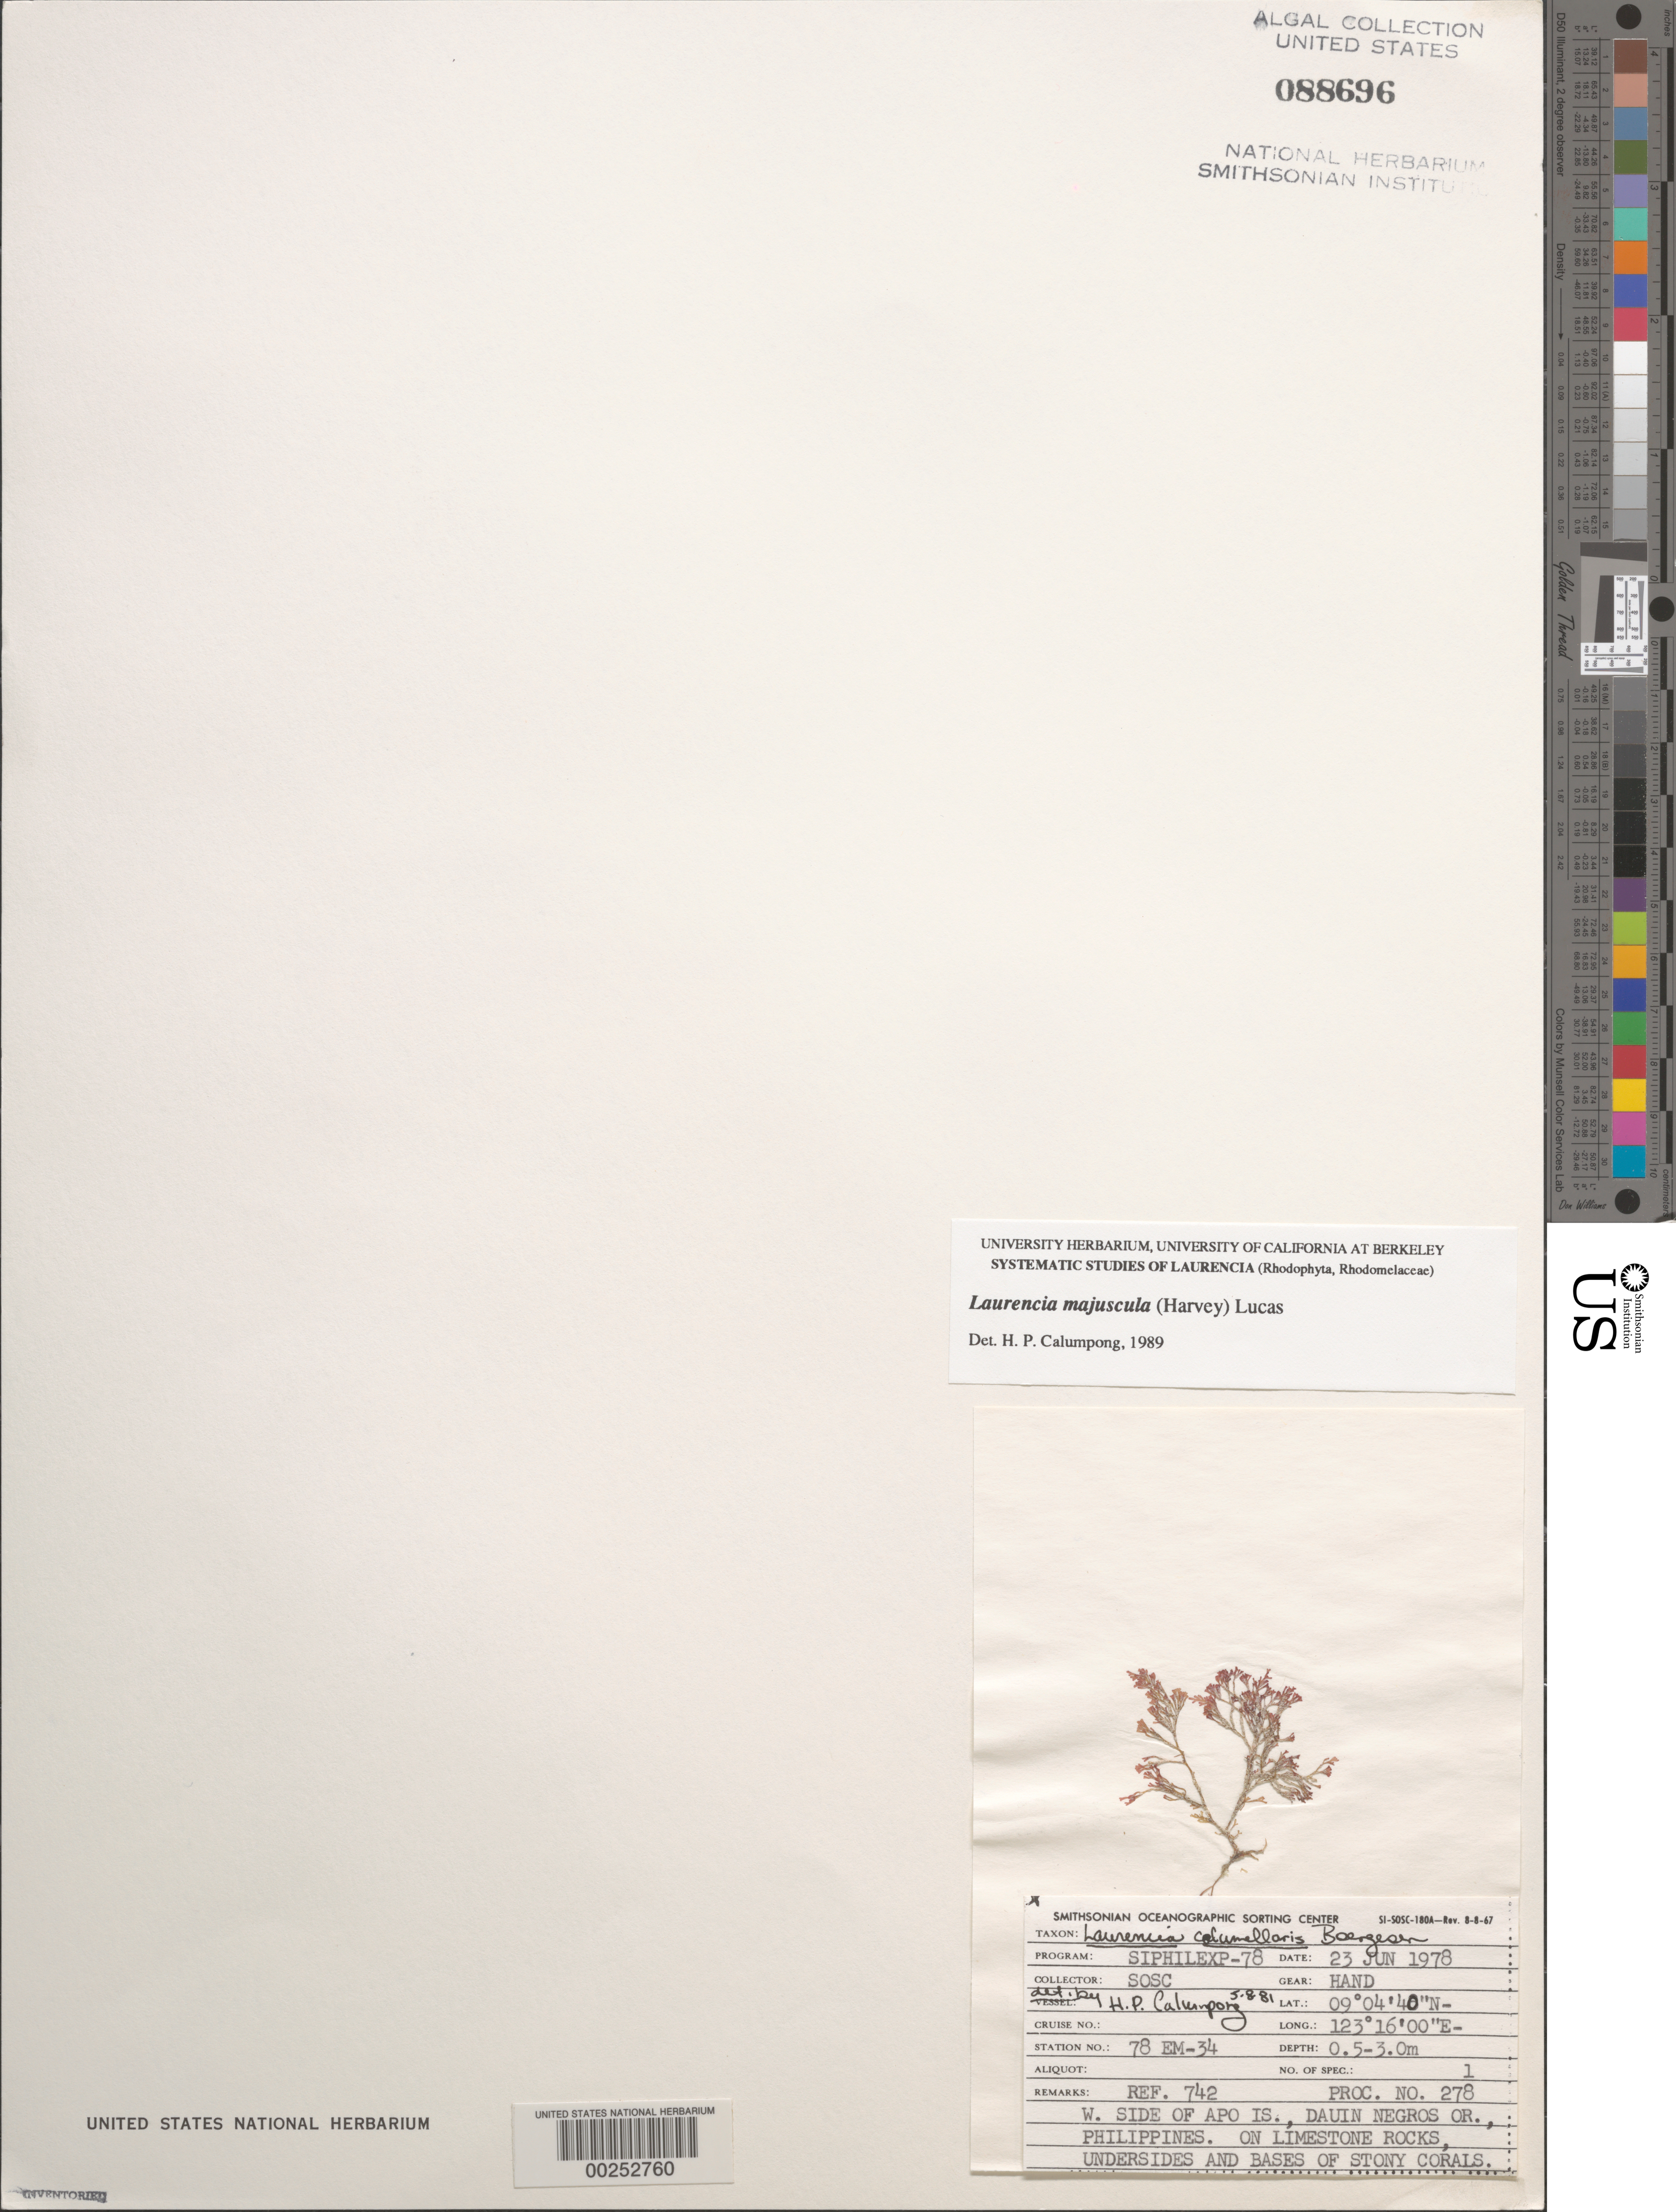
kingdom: Plantae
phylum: Rhodophyta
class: Florideophyceae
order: Ceramiales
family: Rhodomelaceae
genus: Laurencia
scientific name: Laurencia dendroidea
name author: J. Agardh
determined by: Algae name updating Project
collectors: SOSC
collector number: Station 78 Em-34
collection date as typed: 23 Jun 1978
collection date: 1978-06-23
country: Philippines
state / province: Central Visayas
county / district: Negros Oriental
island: Apo Island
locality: Apo Island, Dauin, Negros Oriental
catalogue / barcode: US 88696